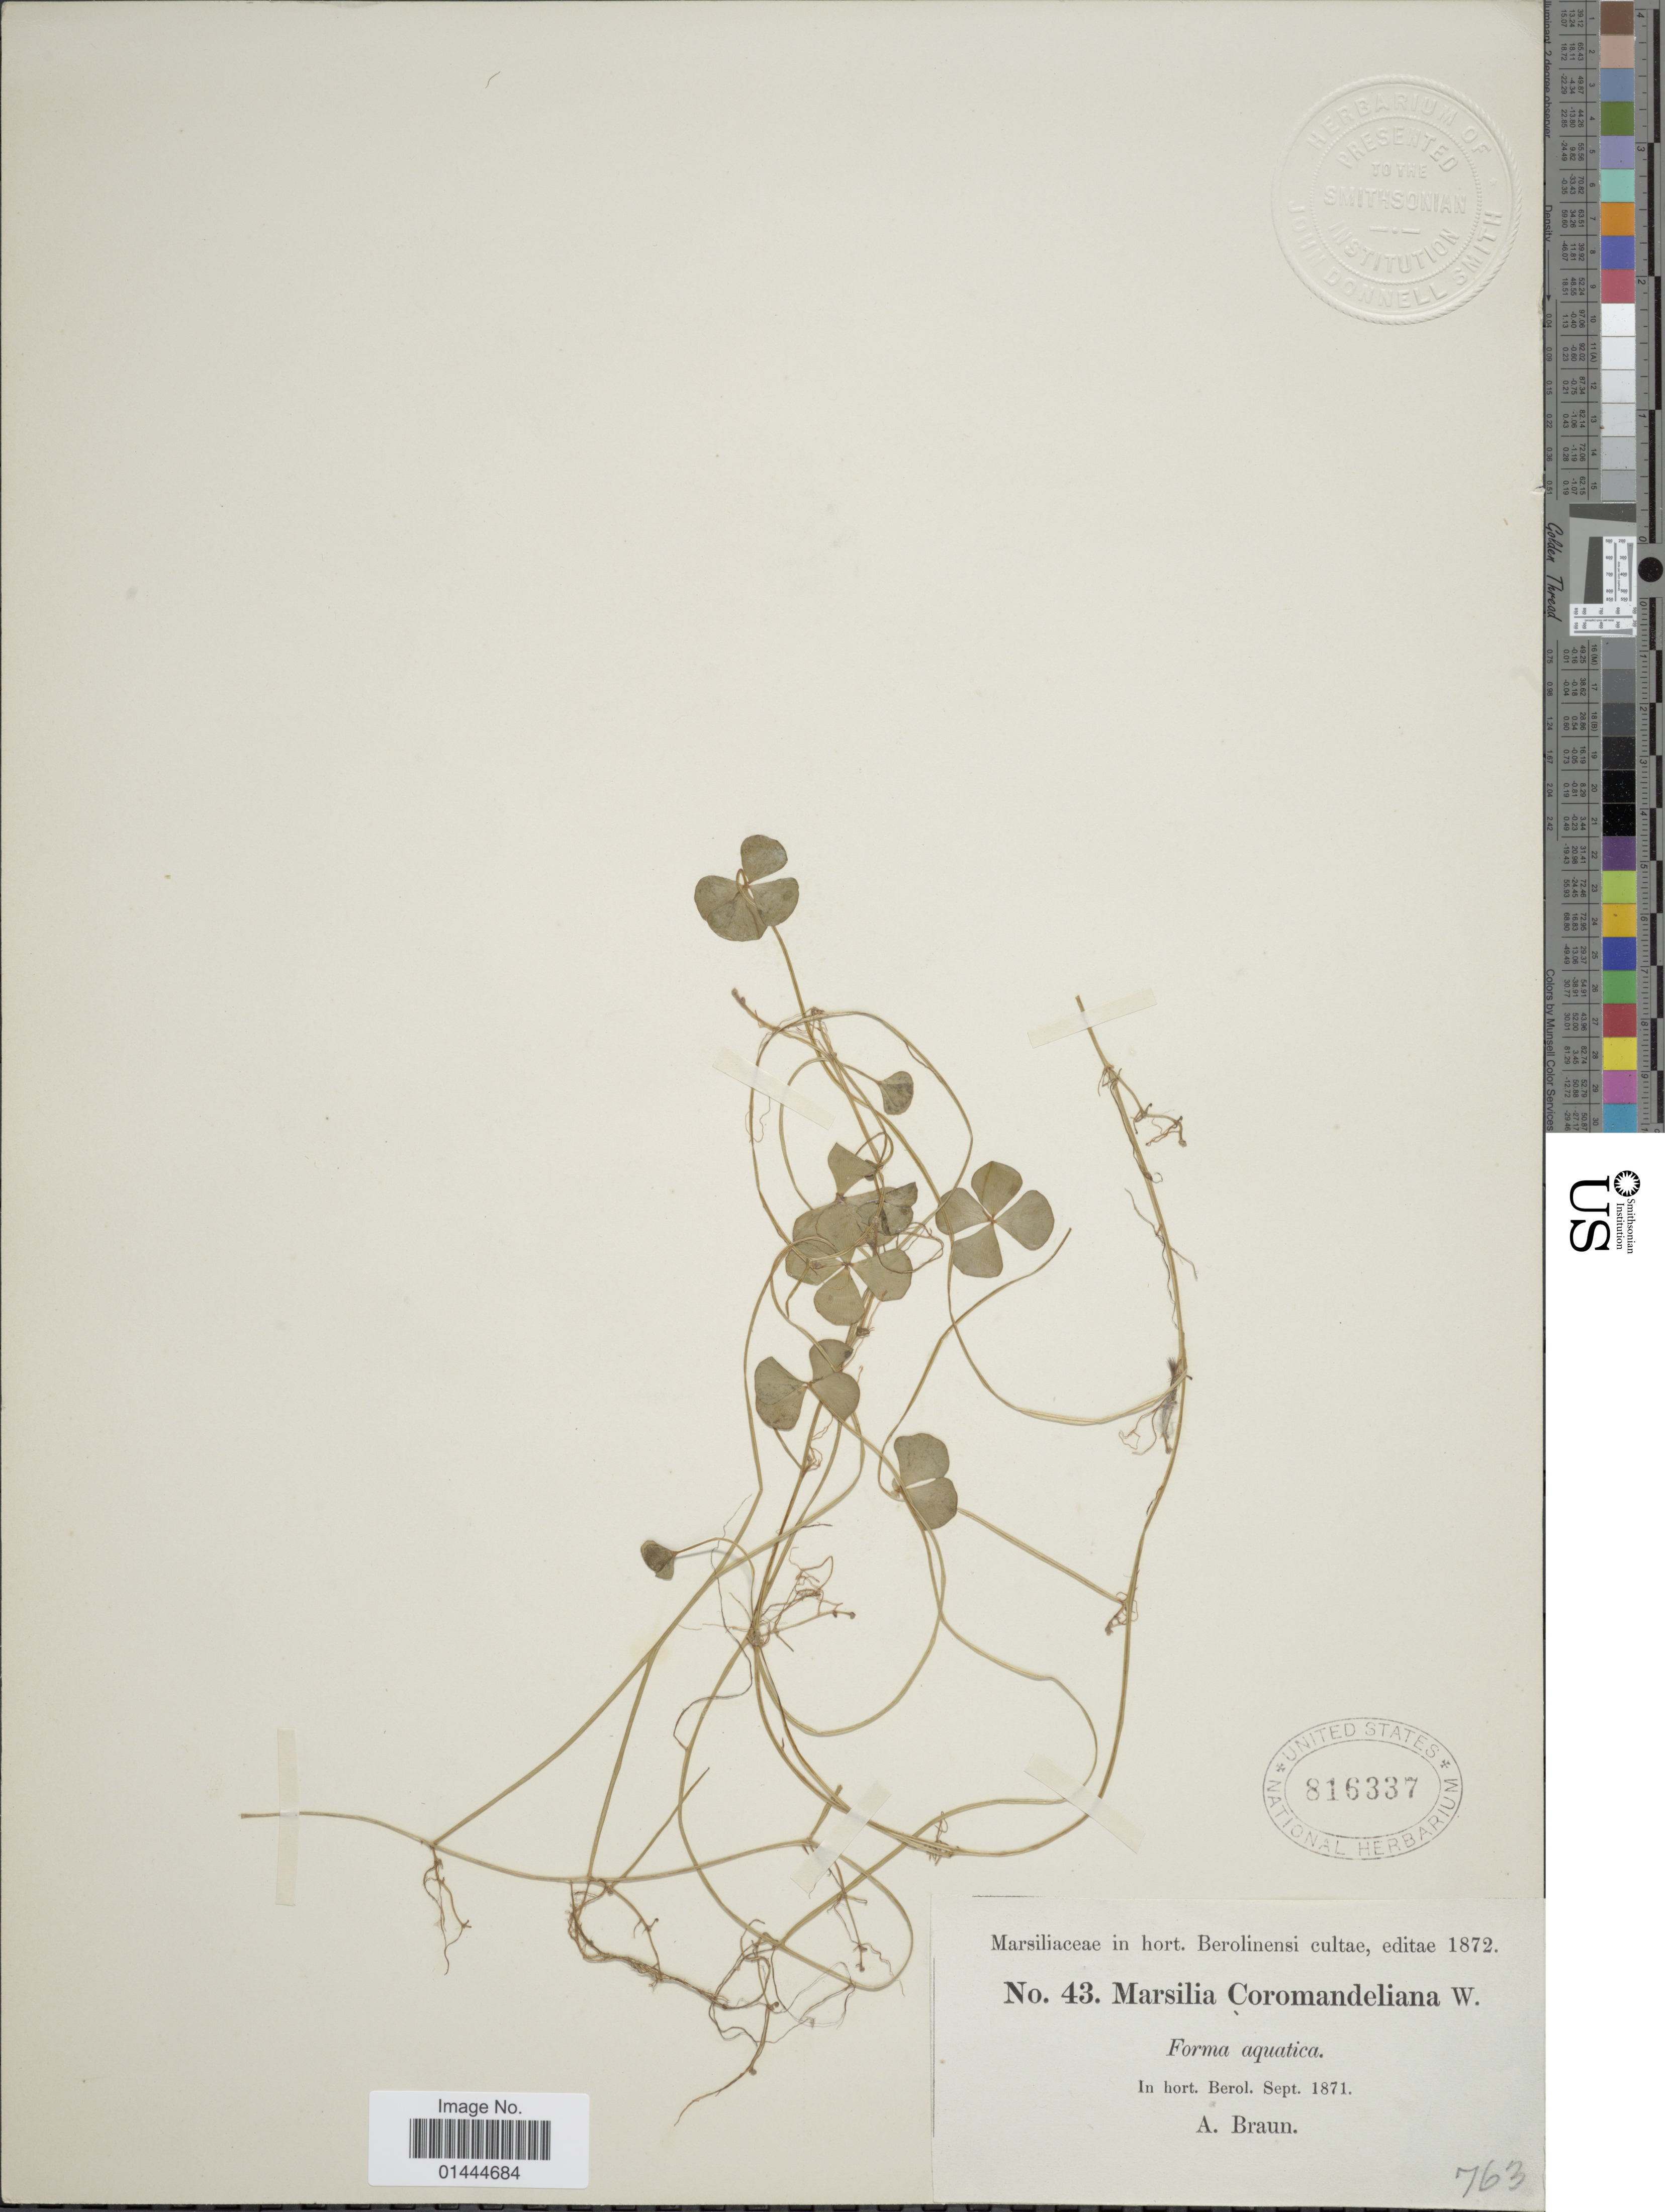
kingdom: Plantae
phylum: Tracheophyta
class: Polypodiopsida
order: Salviniales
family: Marsileaceae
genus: Marsilea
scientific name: Marsilea coromandeliana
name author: Willd.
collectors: A. Braun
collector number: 43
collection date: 1871-09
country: Germany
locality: In horto Berolinensi cultae.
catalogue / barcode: US 816337